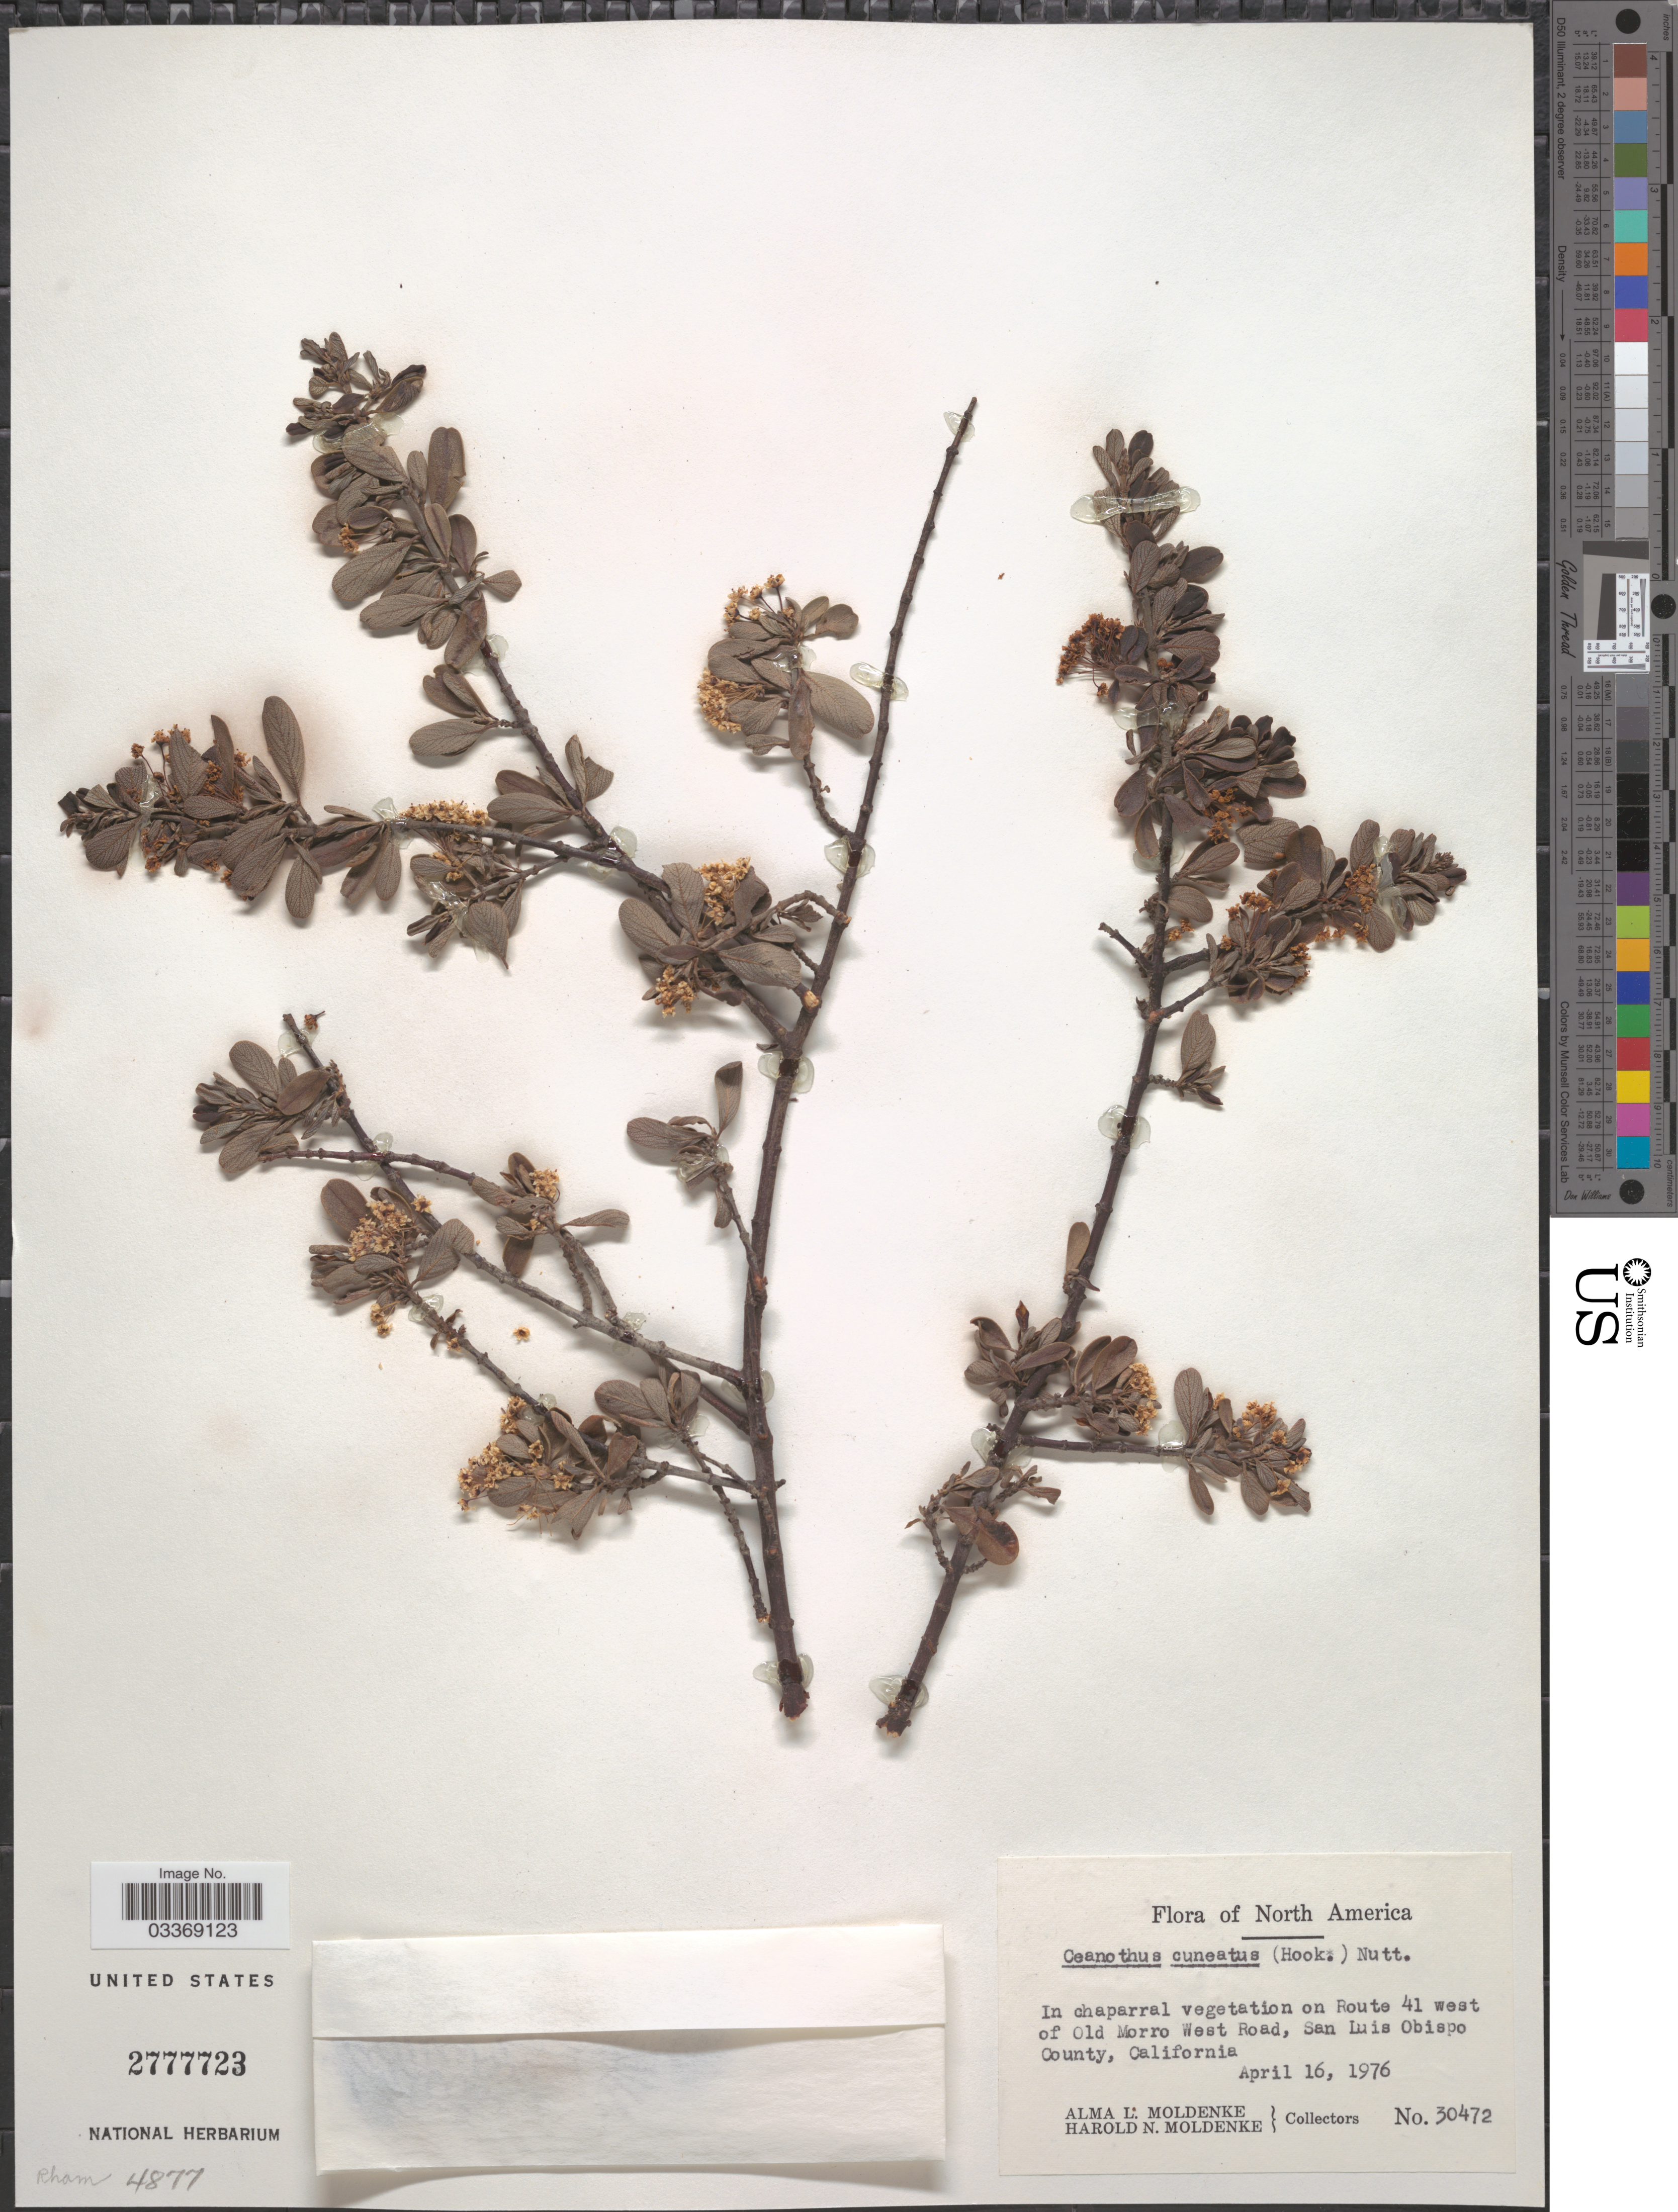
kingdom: Plantae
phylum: Tracheophyta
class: Magnoliopsida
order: Rosales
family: Rhamnaceae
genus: Ceanothus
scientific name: Ceanothus cuneatus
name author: (Hook.) Nutt.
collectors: A. L. Moldenke & H. N. Moldenke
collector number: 30472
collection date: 1976-04-16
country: United States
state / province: California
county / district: San Luis Obispo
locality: In chaparral vegetation on Route 41 west of Old Morro West Road, San Luis Obispo County.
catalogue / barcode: US 2777723